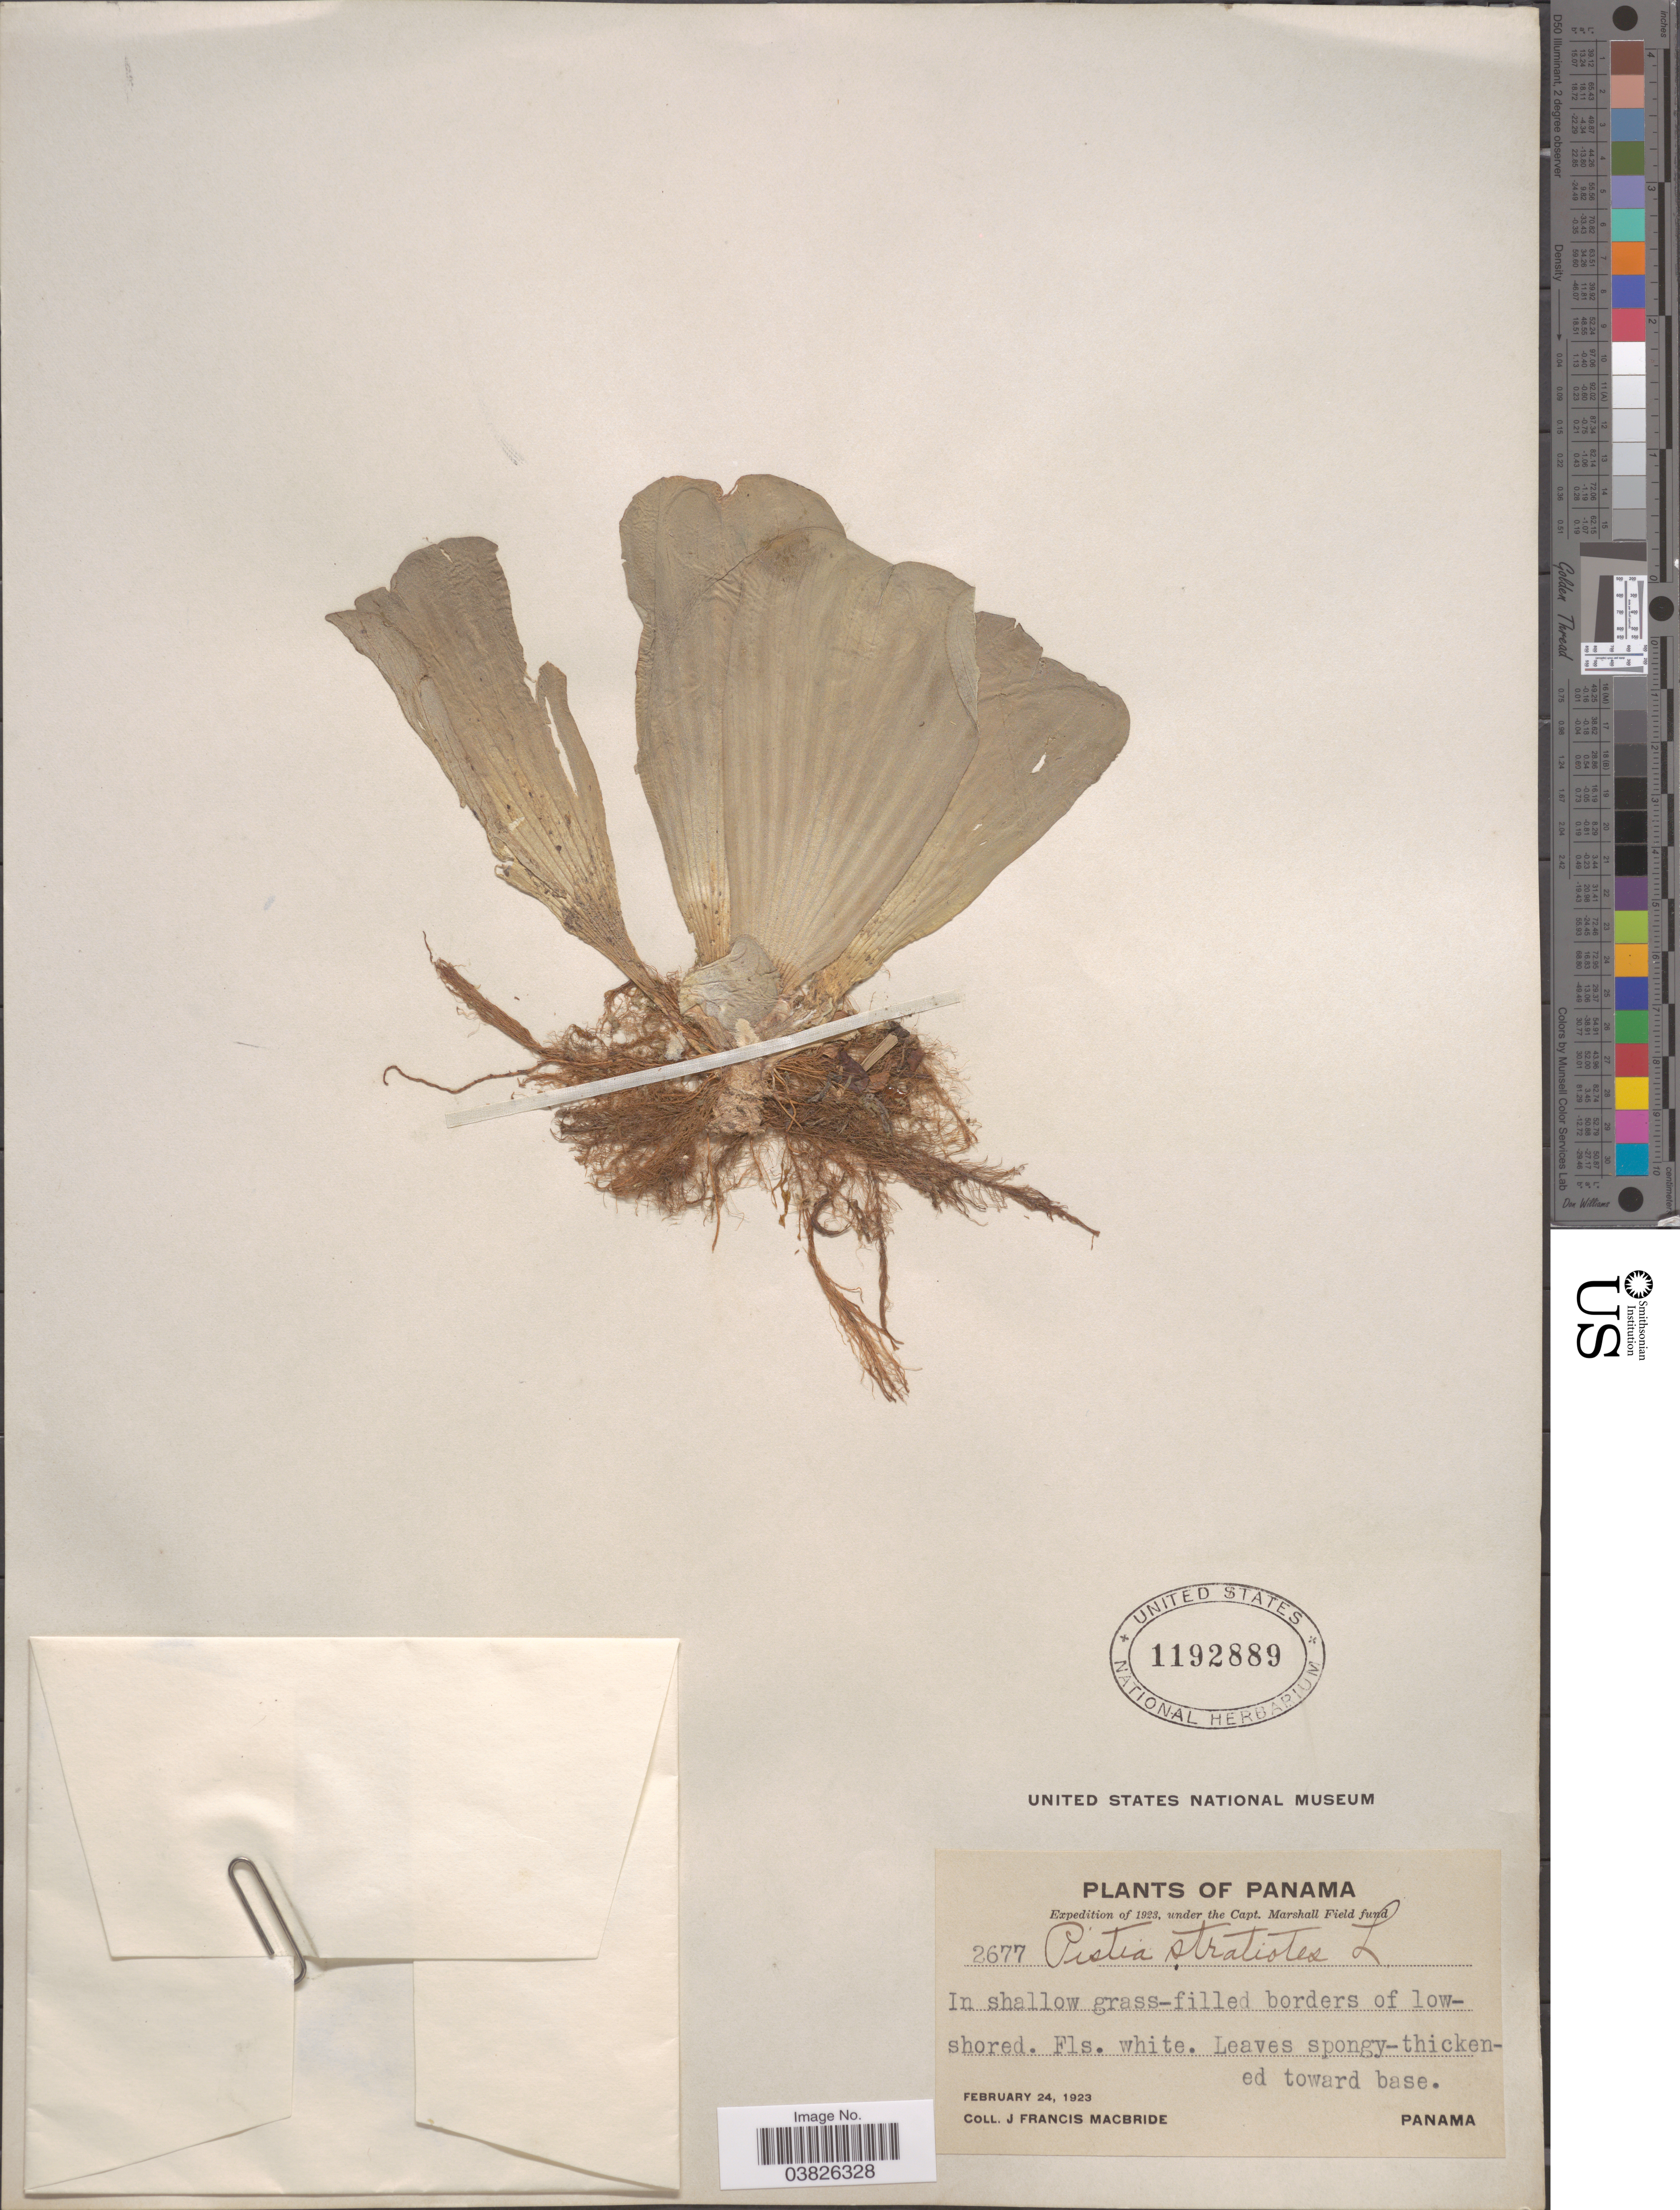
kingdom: Plantae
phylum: Tracheophyta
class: Liliopsida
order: Alismatales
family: Araceae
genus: Pistia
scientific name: Pistia stratiotes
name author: L.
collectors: J. F. Macbride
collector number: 2677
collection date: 1923-02-24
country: Panama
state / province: Panamá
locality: In shallow grass-filled borders of lowshored. Panama.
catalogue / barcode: US 1192889